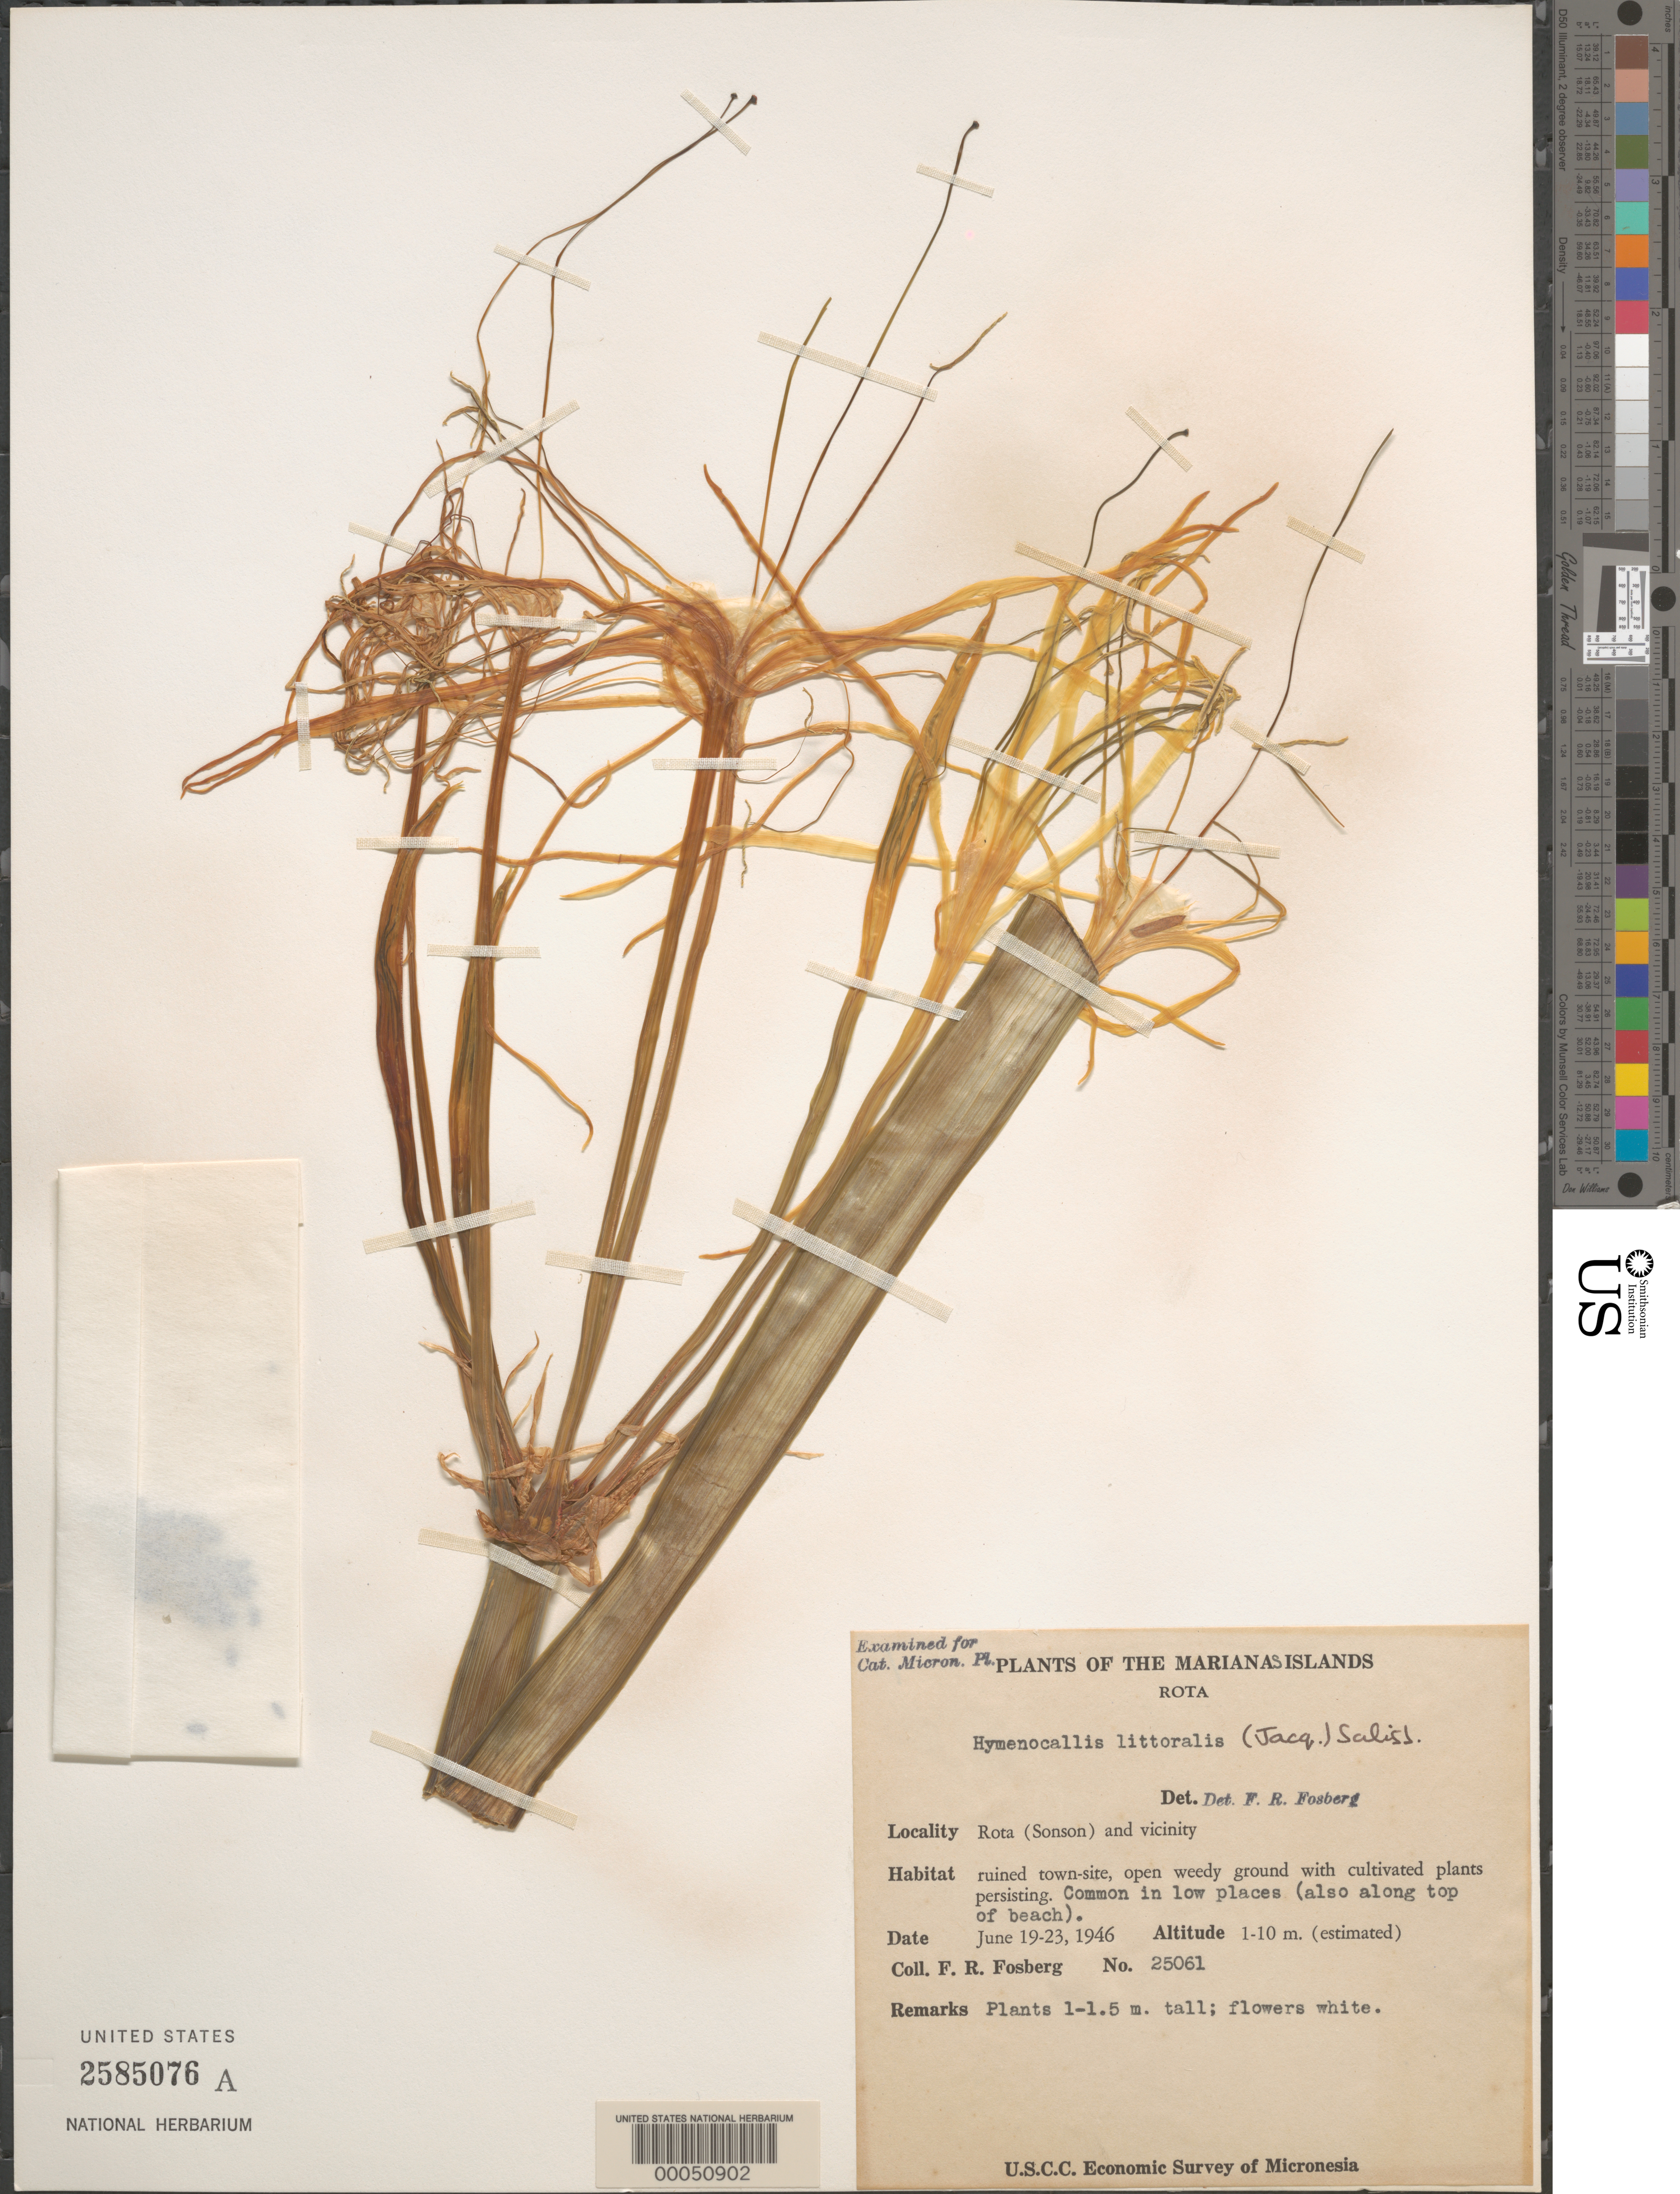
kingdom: Plantae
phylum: Tracheophyta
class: Liliopsida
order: Asparagales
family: Amaryllidaceae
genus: Hymenocallis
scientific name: Hymenocallis littoralis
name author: (Jacq.) Salisb.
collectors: F. R. Fosberg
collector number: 25061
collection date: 1946-06-19/1946-06-23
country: Northern Mariana Islands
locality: The Marianas Islands. Rota. Rota (Sonson) and vicinity. Common in low places (also along top of beach).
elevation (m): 1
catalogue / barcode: US 2585076A